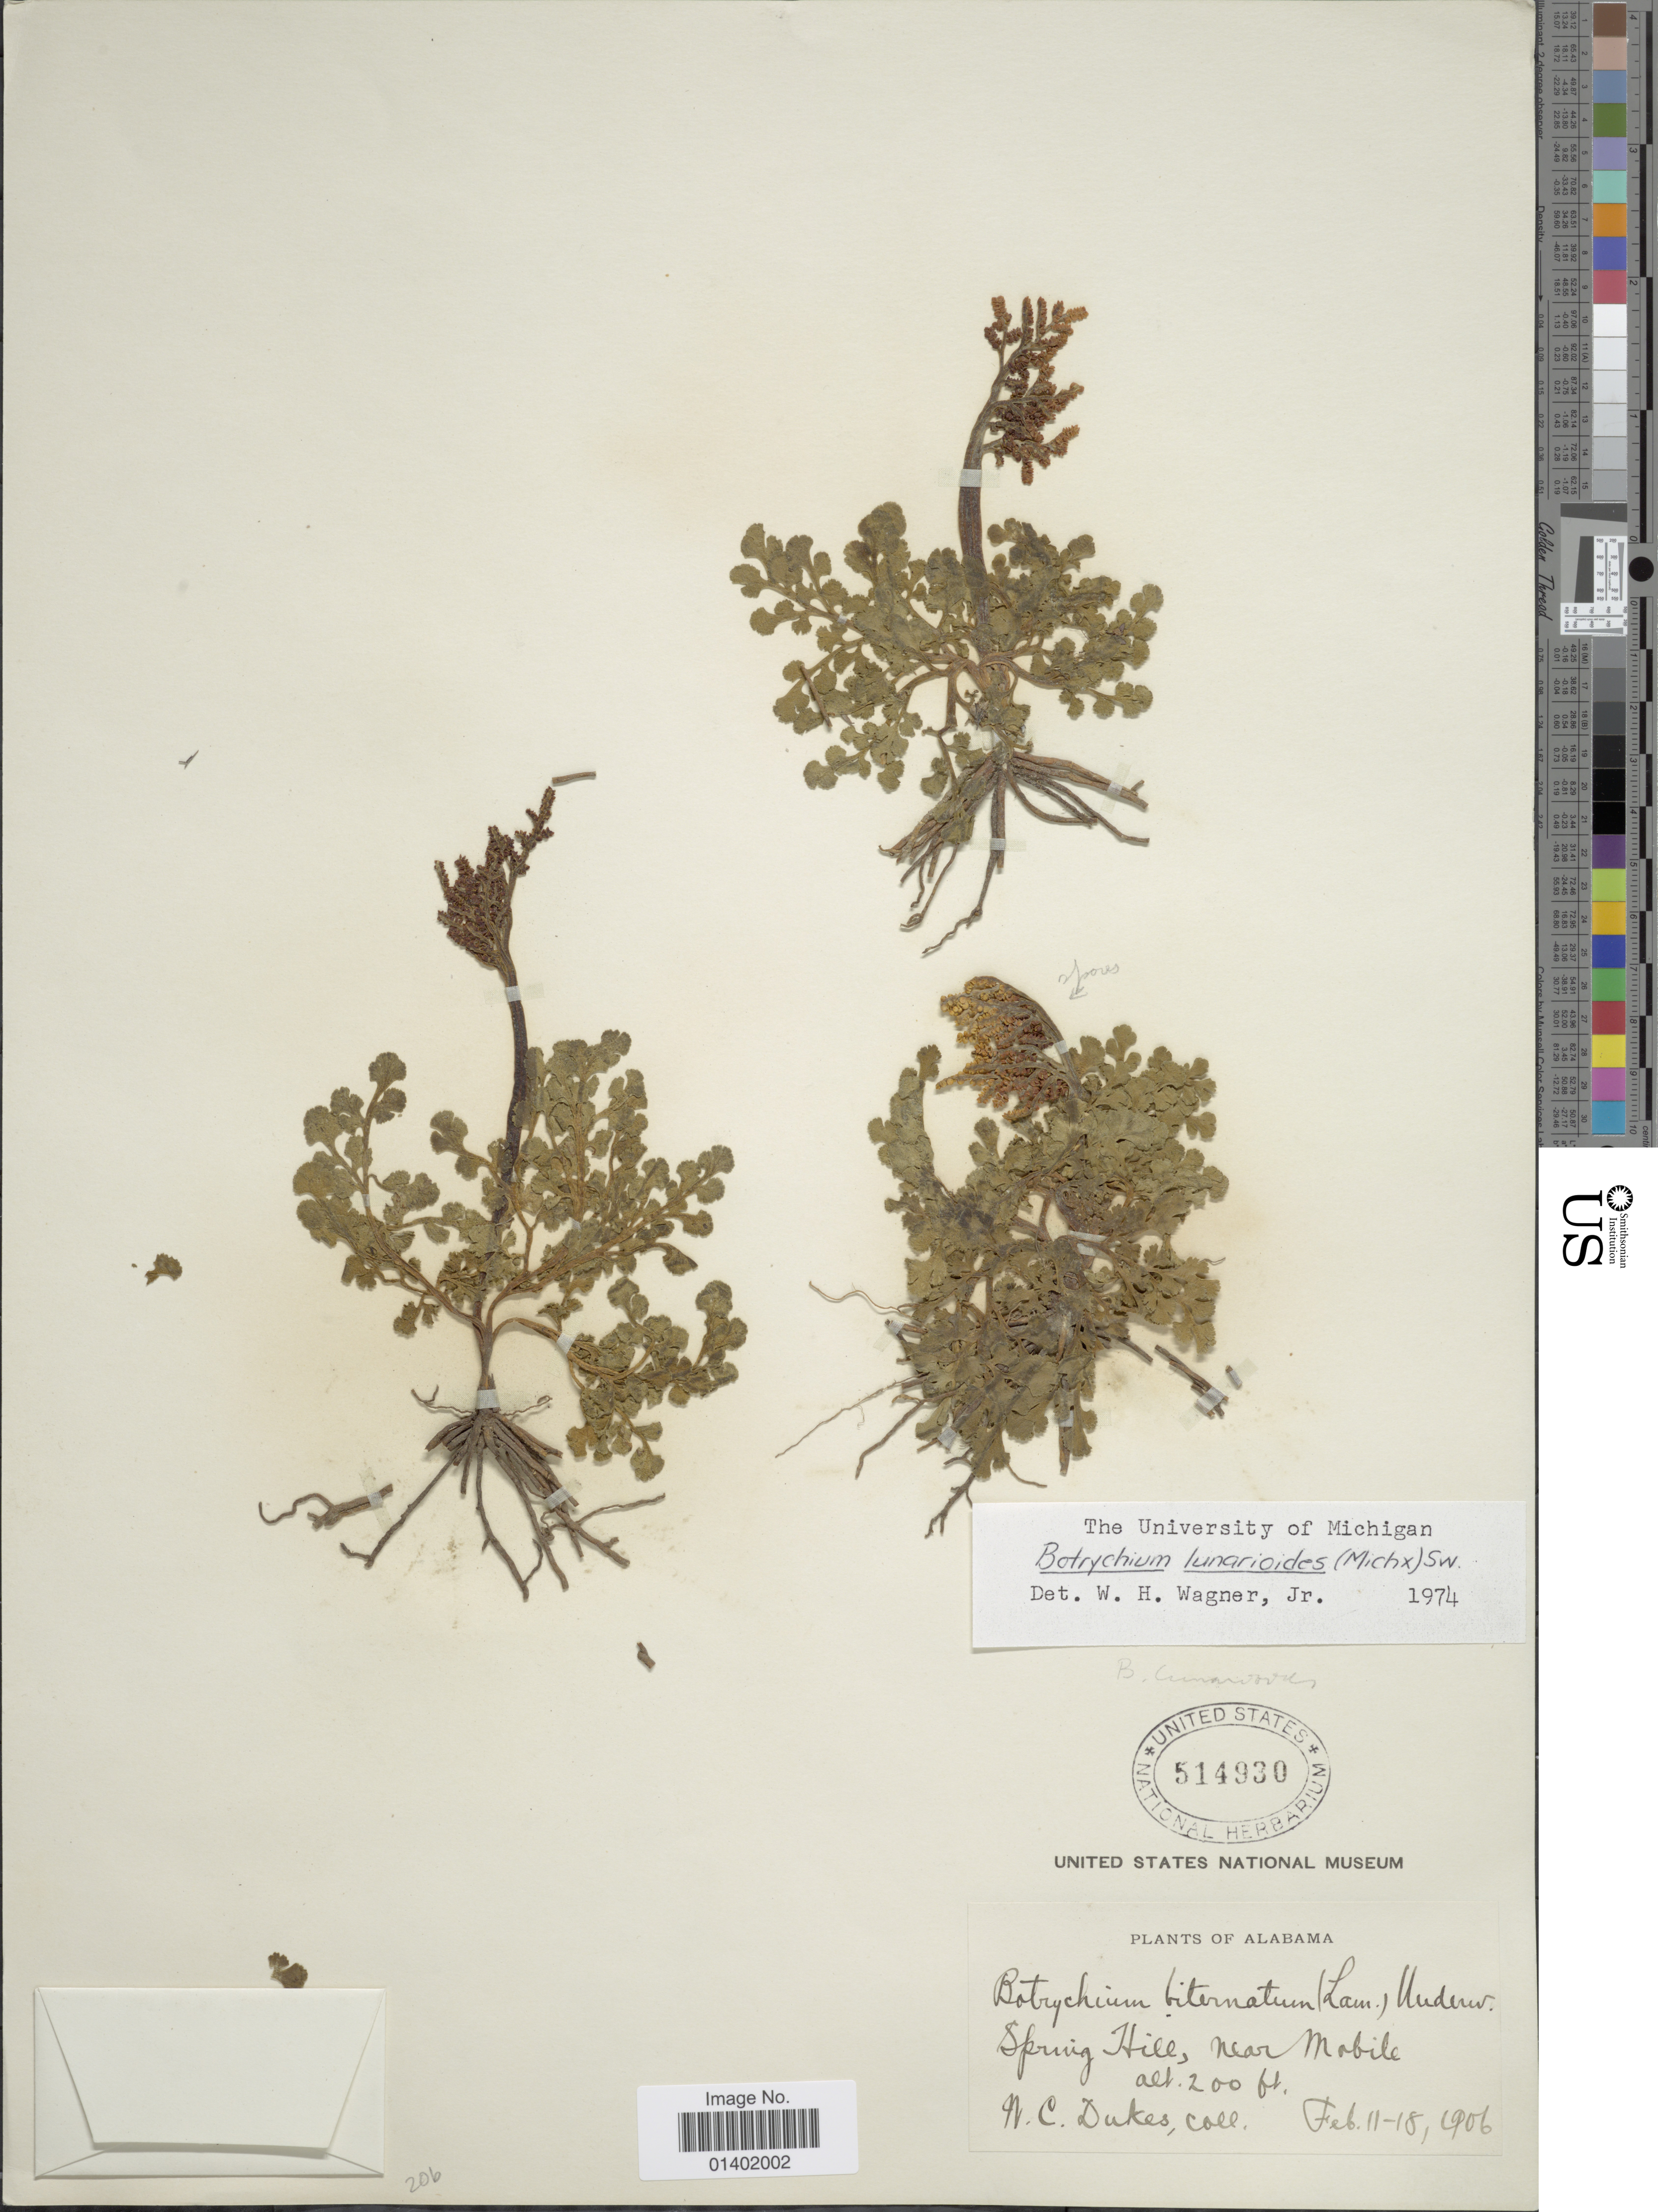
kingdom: Plantae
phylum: Tracheophyta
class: Polypodiopsida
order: Ophioglossales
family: Ophioglossaceae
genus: Botrychium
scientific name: Botrychium lunarioides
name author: (Michaux) Sw.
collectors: W. C. Dukes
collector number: s,n.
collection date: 1906-02-11/1906-02-18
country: United States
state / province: Alabama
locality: Spring Hill, near Mobile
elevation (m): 61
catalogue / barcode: US 514930